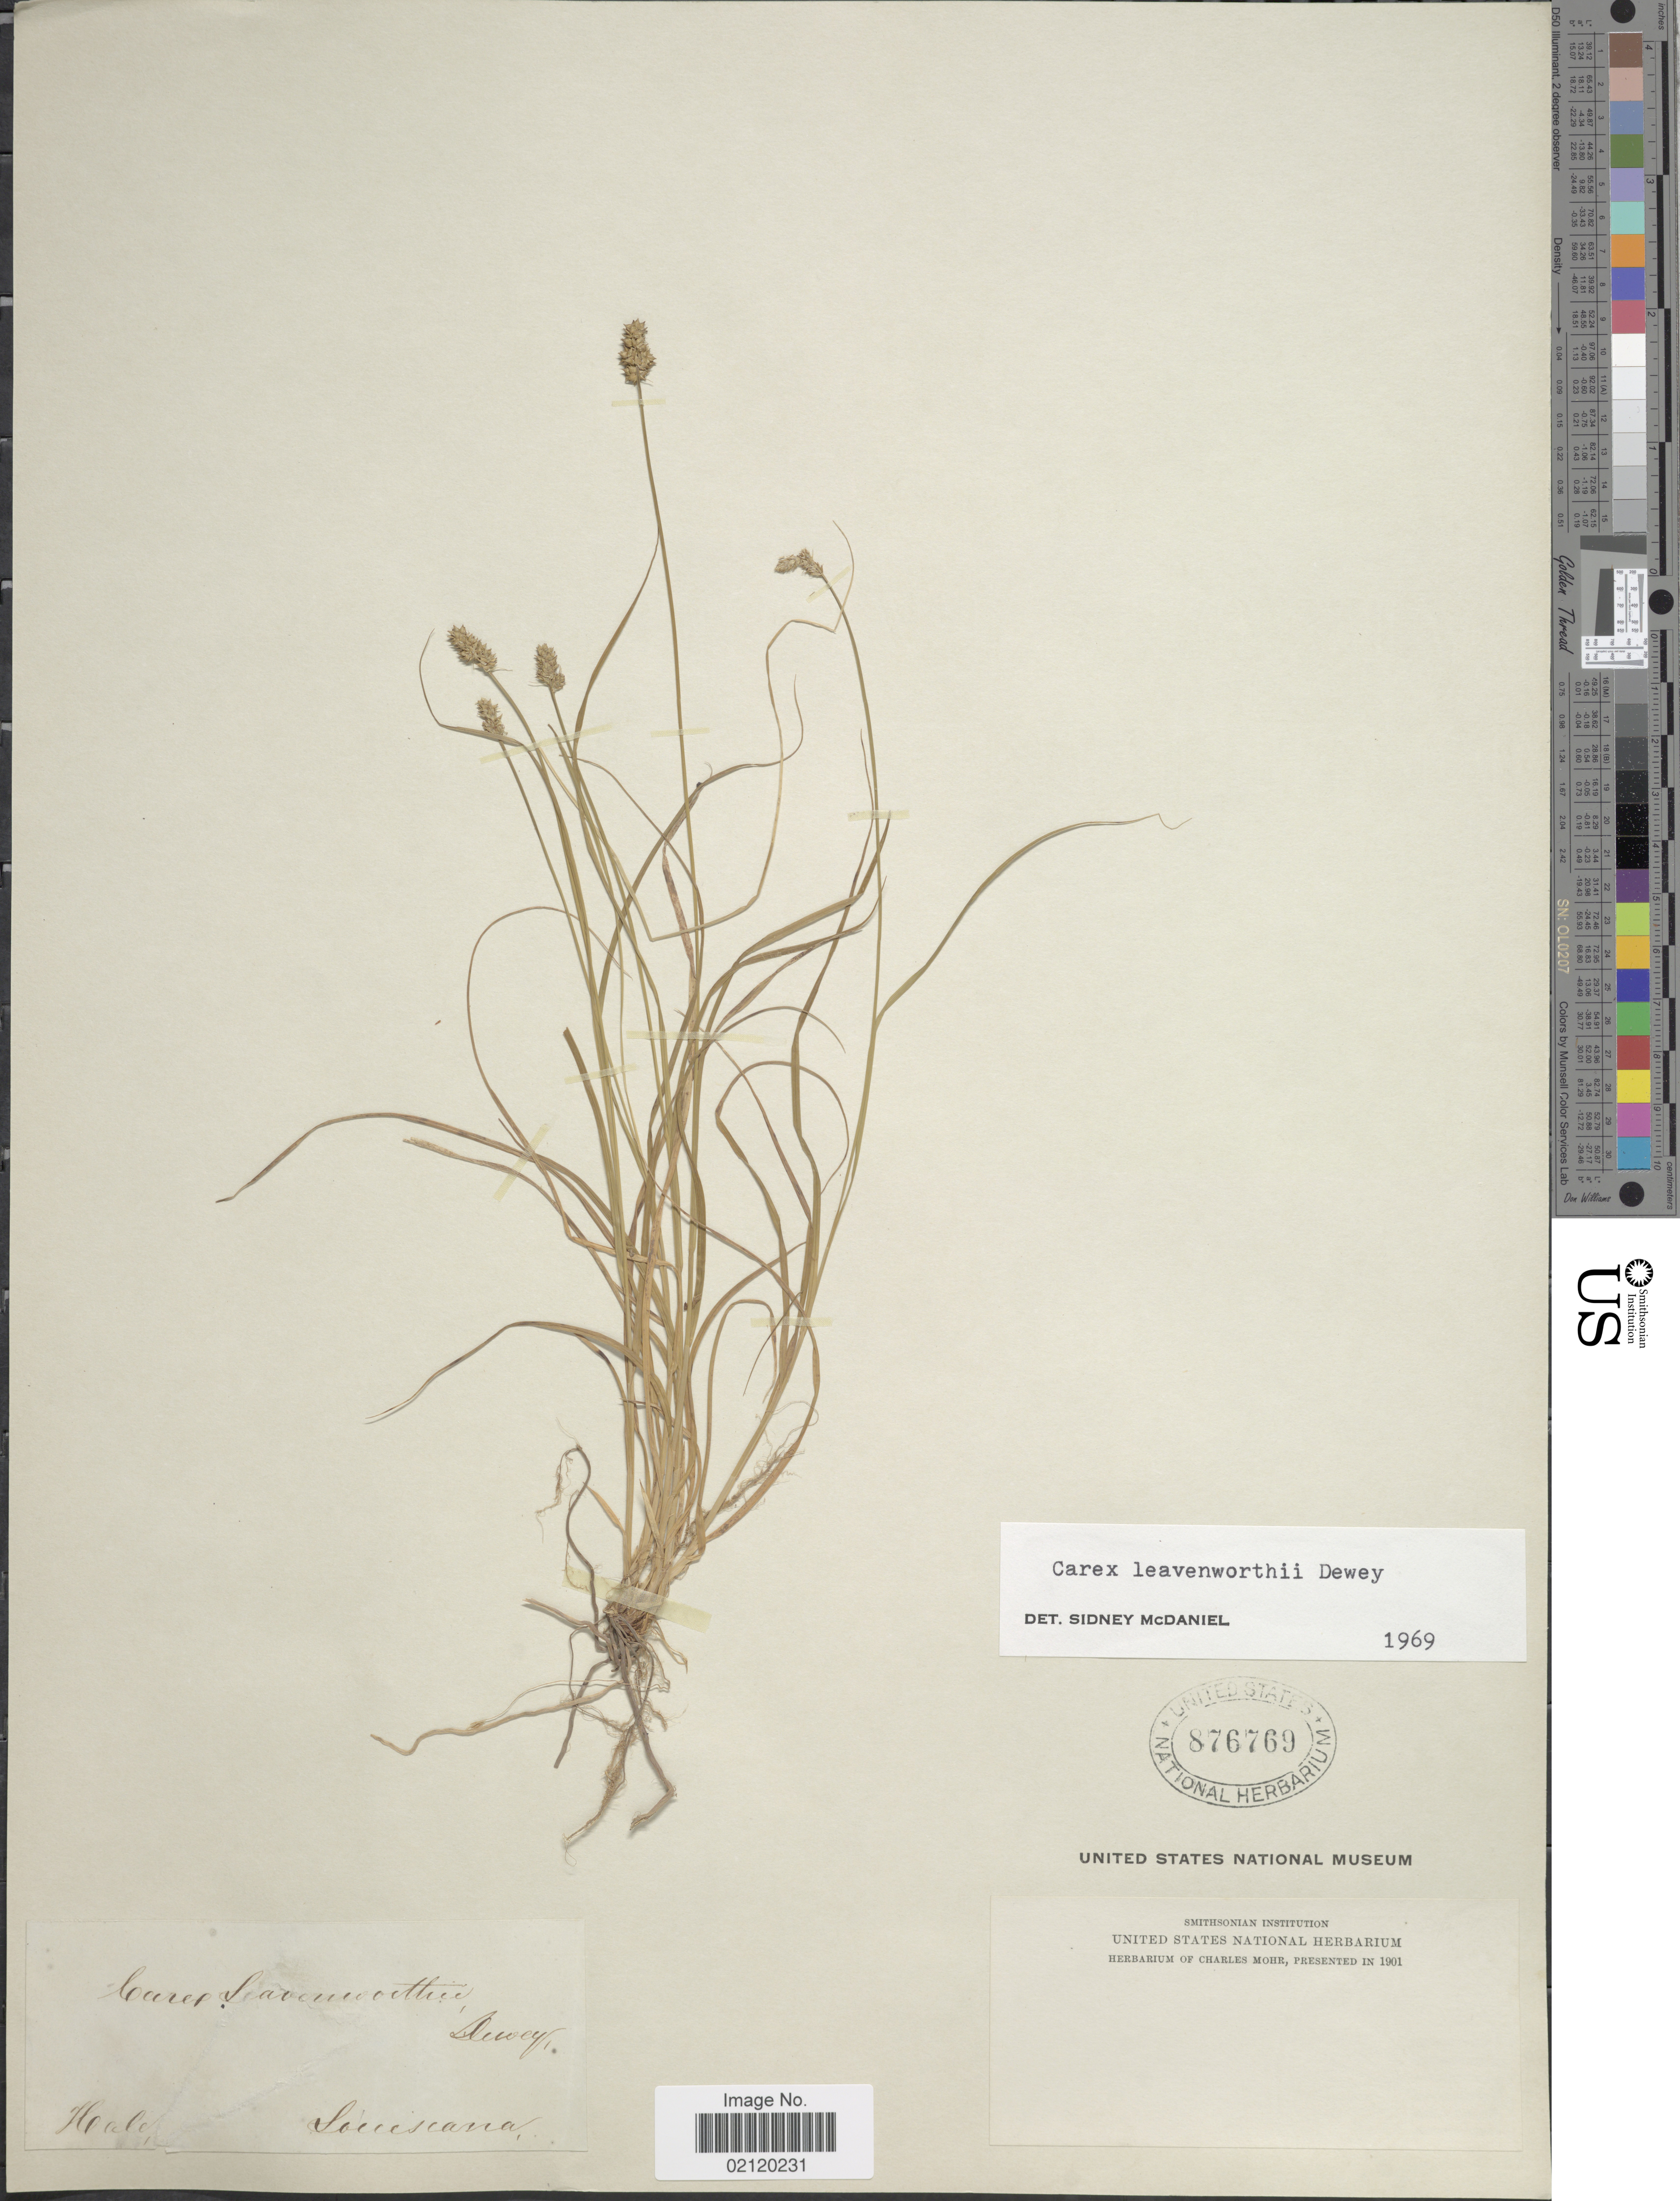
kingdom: Plantae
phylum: Tracheophyta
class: Liliopsida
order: Poales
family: Cyperaceae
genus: Carex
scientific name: Carex leavenworthii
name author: Dewey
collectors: -- Hale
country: United States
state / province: Louisiana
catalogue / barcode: US 876769